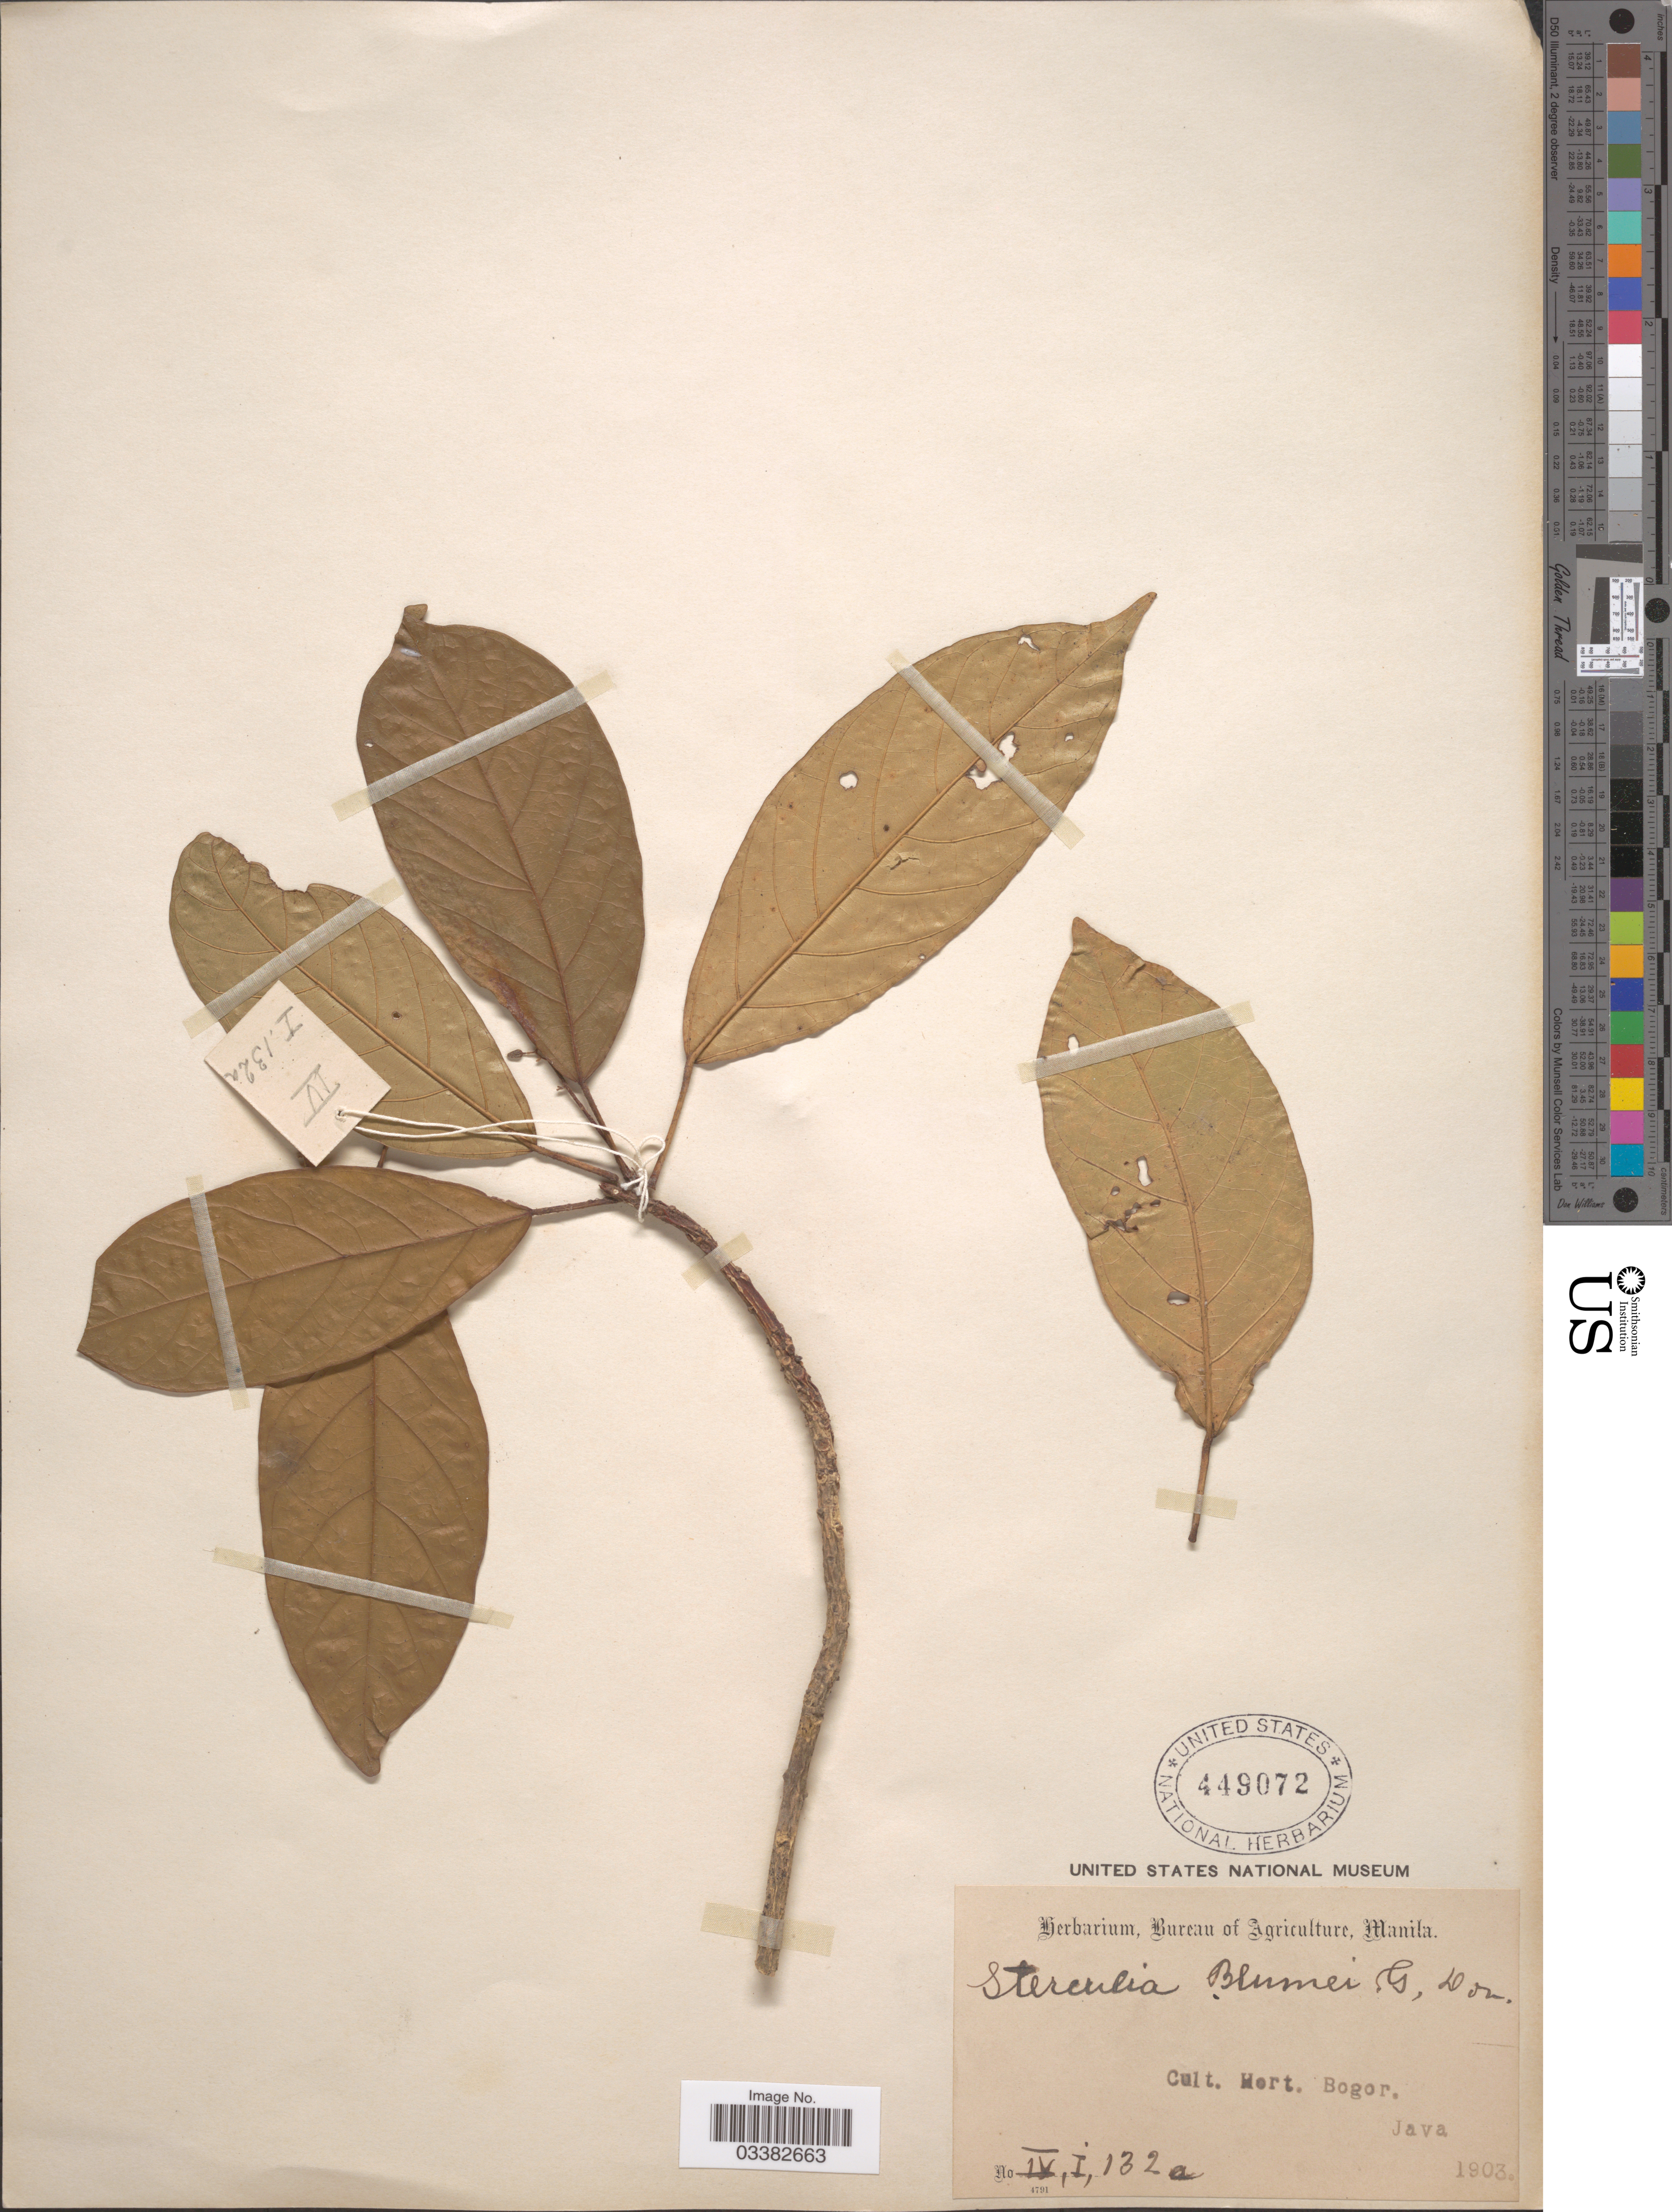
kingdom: Plantae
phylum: Tracheophyta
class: Magnoliopsida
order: Malvales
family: Malvaceae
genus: Sterculia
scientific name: Sterculia blumei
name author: G. Don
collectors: ex Herb. Bur. Agric. Manila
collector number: IV,I,132a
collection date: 1903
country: Indonesia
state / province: Java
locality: Cult. Hort. Bogor.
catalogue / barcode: US 449072